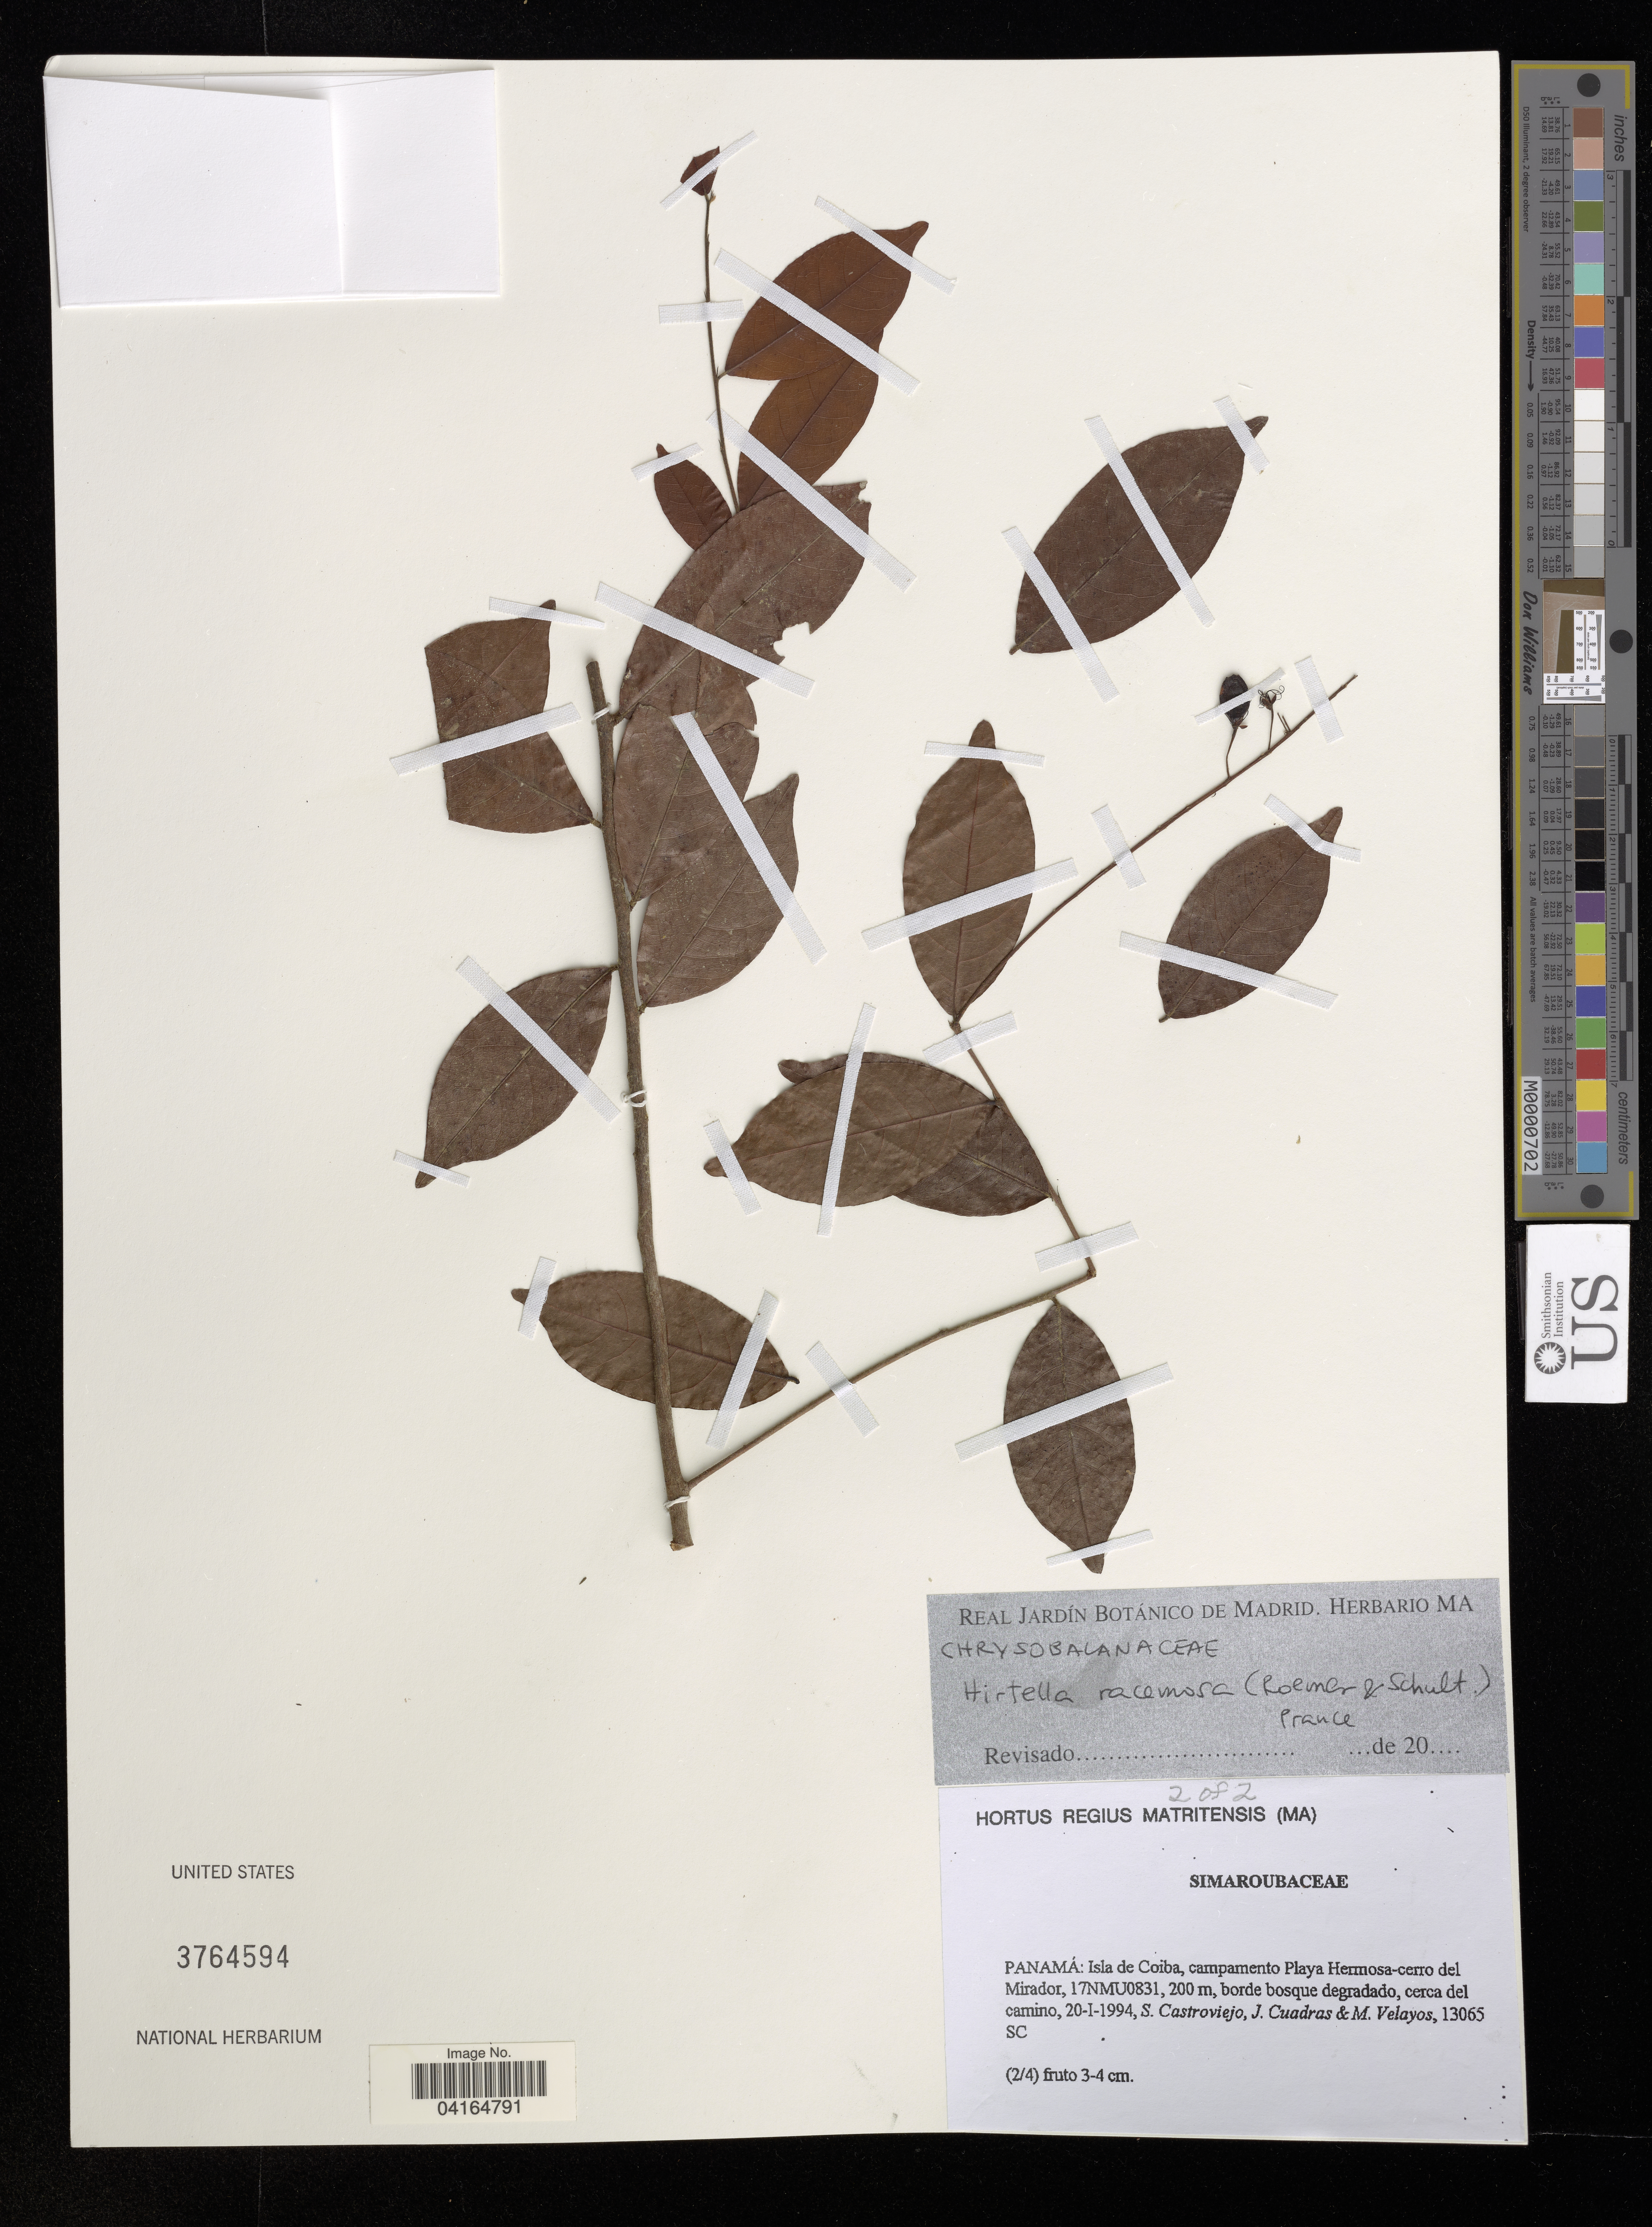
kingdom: Plantae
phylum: Tracheophyta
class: Magnoliopsida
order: Malpighiales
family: Chrysobalanaceae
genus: Hirtella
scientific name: Hirtella racemosa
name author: Lam.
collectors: S. Castroviejo, J. Cuadras & M. Velayos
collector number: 13065 SC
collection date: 1994-01-20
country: Panama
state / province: Panamá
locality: Isla de Coiba, campamento Playa Hermosa-cerro del Mirador, 17NMU0831, 200 m, borde bosque degradado, cerca del camino.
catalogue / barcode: US 3764594